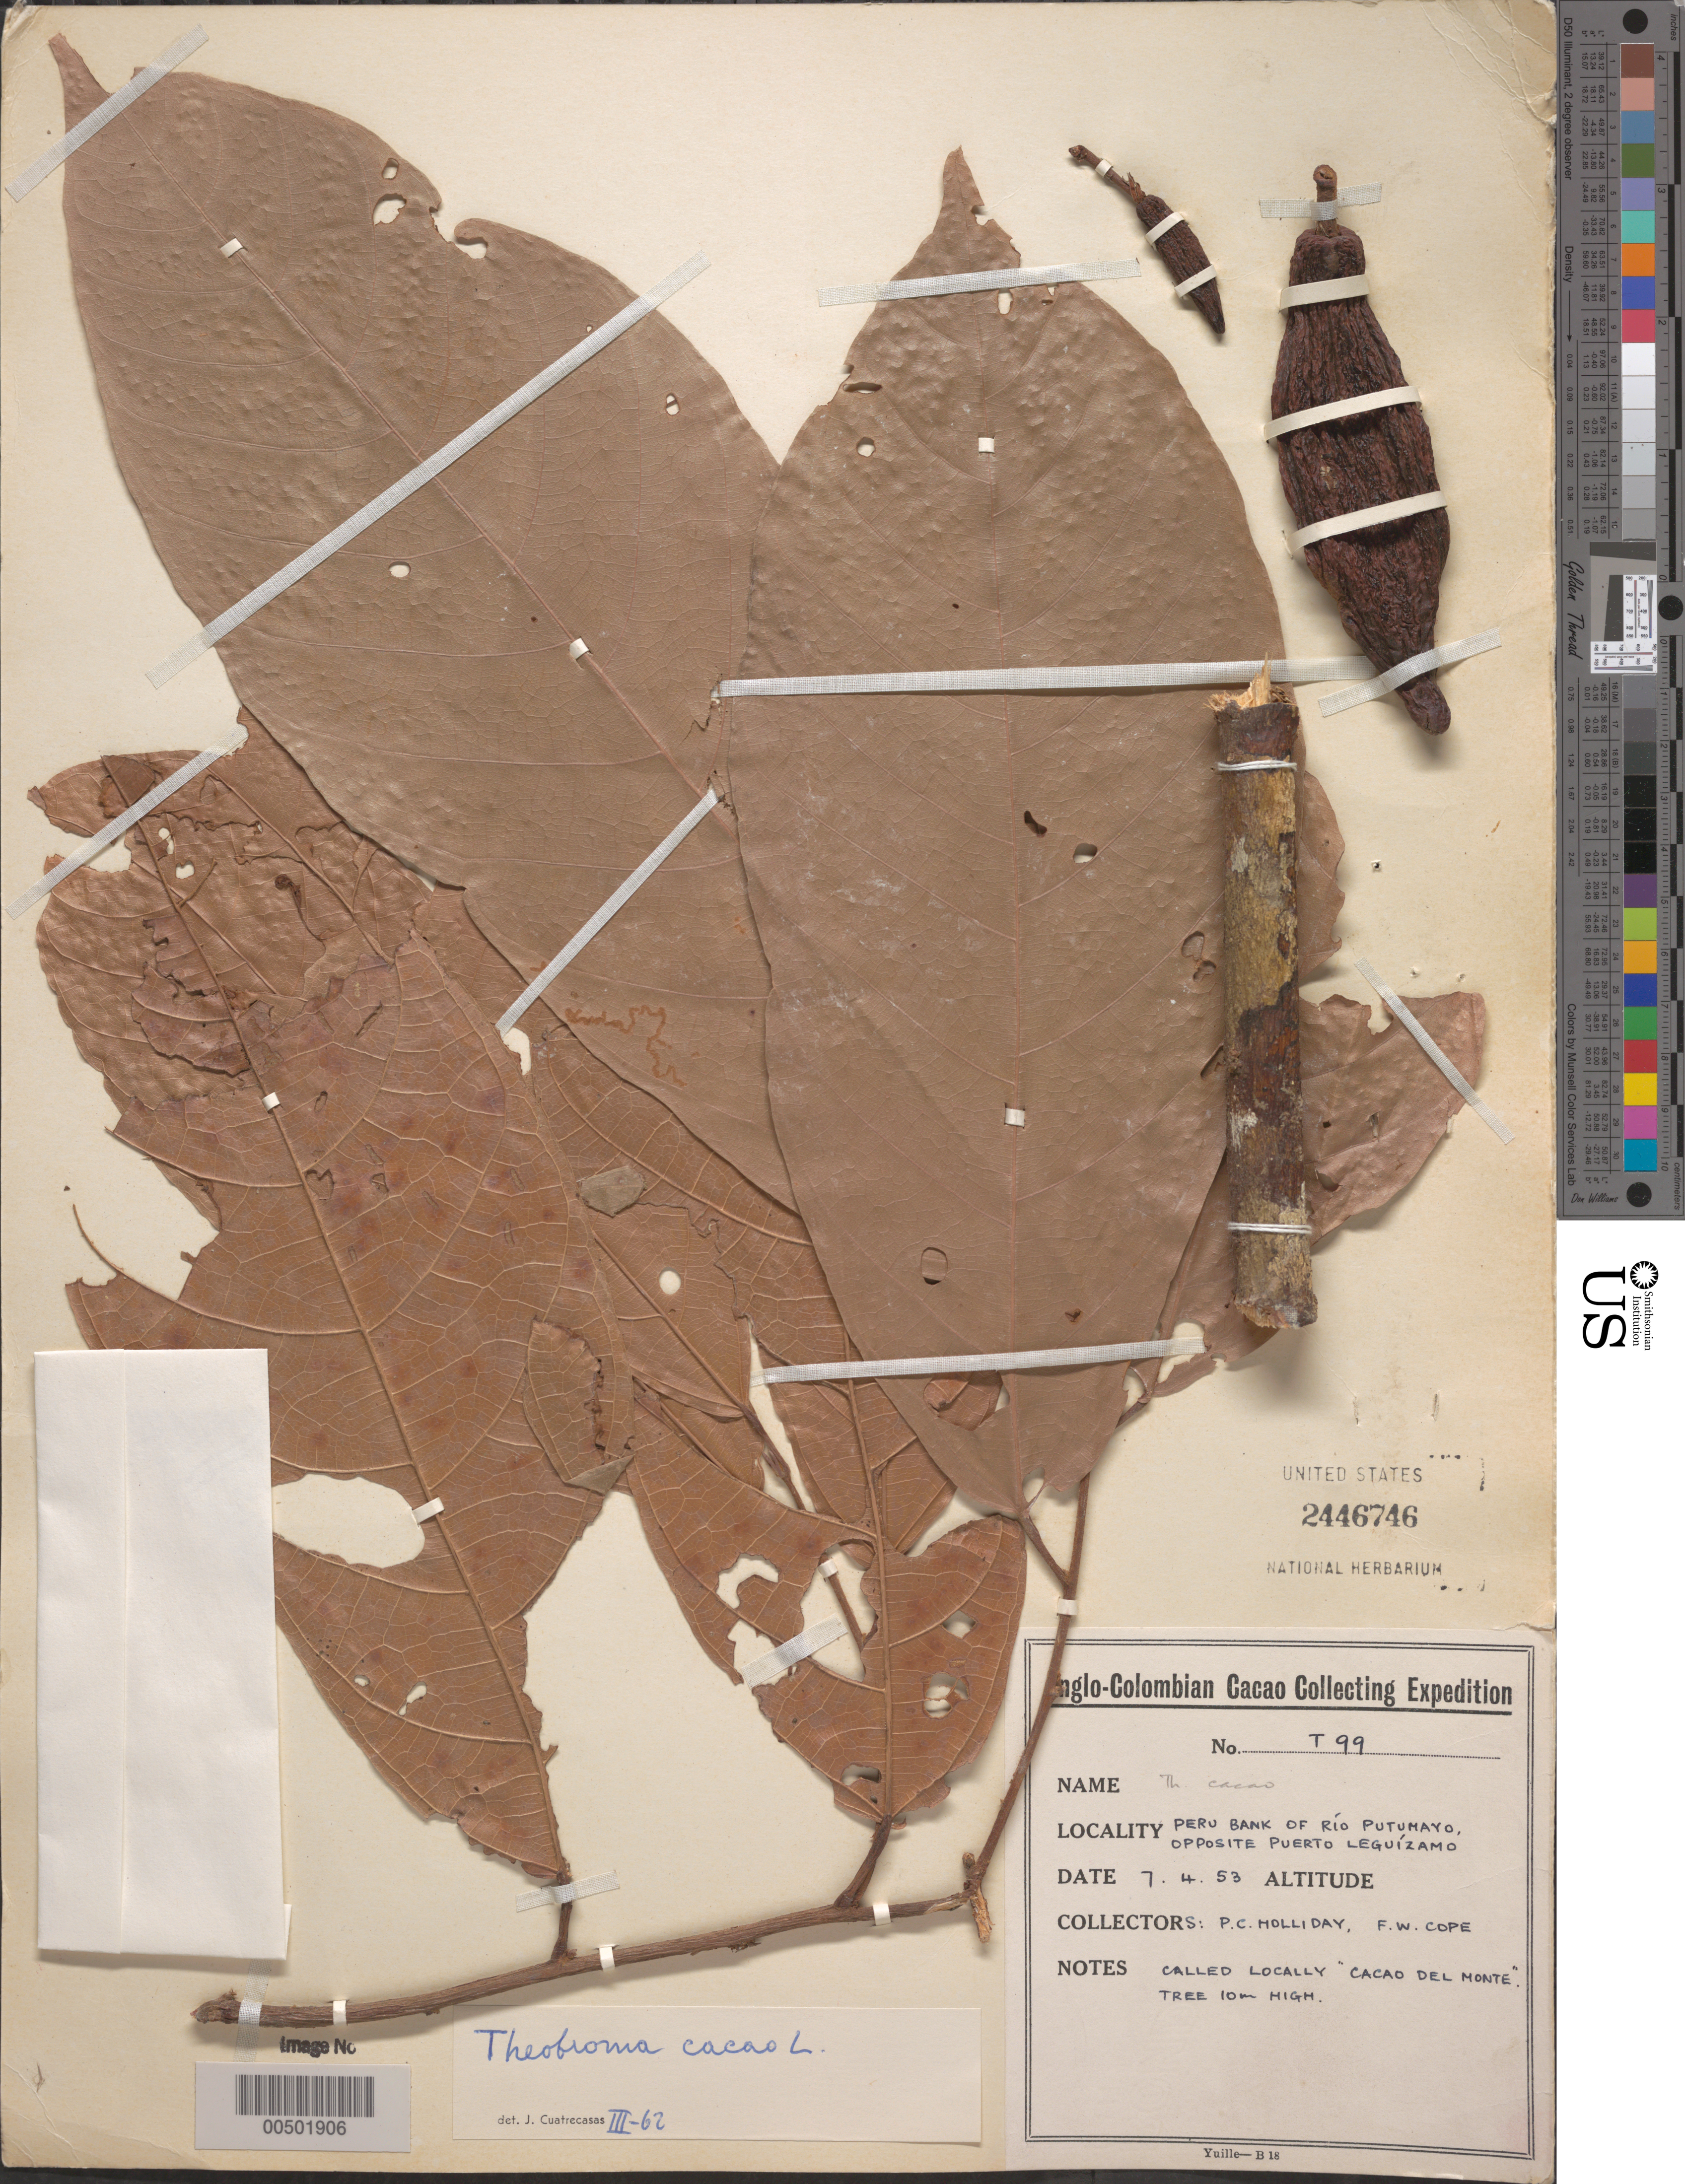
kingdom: Plantae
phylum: Tracheophyta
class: Magnoliopsida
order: Malvales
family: Malvaceae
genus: Theobroma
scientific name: Theobroma cacao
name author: L.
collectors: P. C. Holliday & F. Cope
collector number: T99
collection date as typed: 07 Apr 1953 or 04 Jul 1953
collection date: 1953-04-07 or 1953-07-04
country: Peru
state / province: Loreto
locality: Peruvian bank of Río Putumayo, opposite Puerto Leguízamo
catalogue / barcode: US 2446746